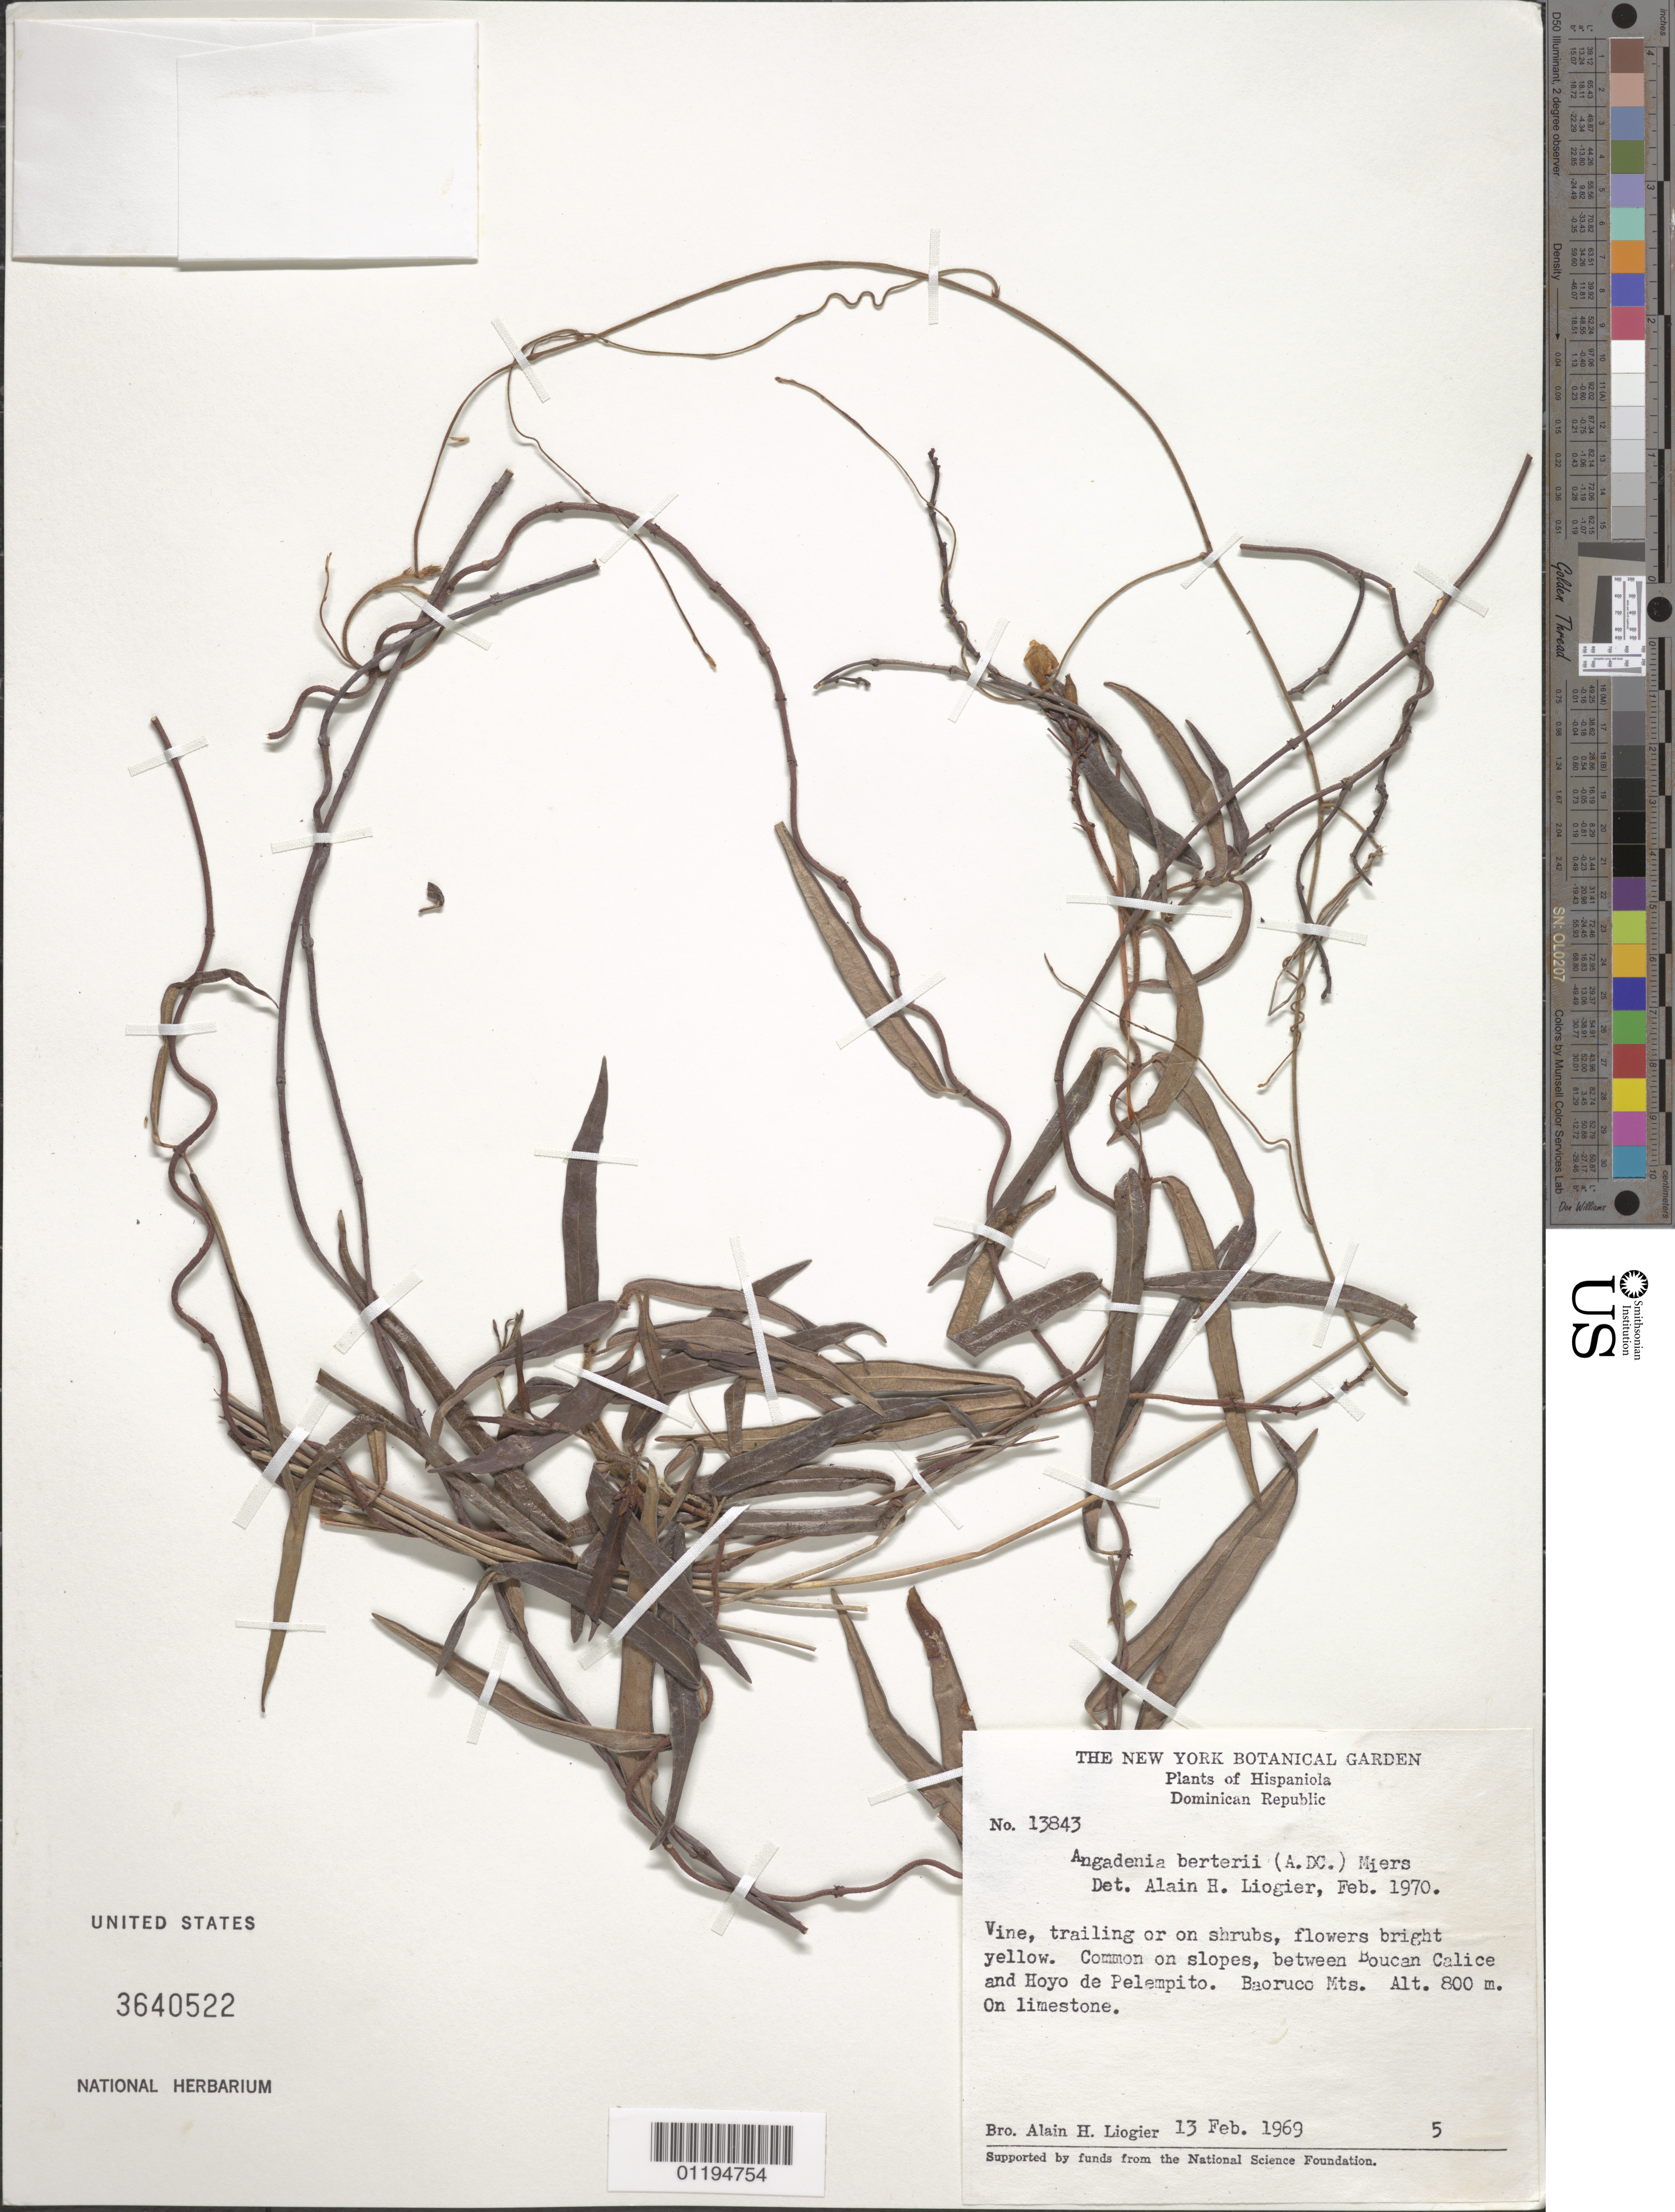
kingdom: Plantae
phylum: Tracheophyta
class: Magnoliopsida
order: Gentianales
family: Apocynaceae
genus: Angadenia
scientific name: Angadenia berteroi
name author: (A. DC.) Miers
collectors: A. Loigier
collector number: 13843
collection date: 1969-02-13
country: Dominican Republic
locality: common on the slopes between Boucan Calice and Hoyo de Pelepito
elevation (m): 800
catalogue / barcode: US 3640522